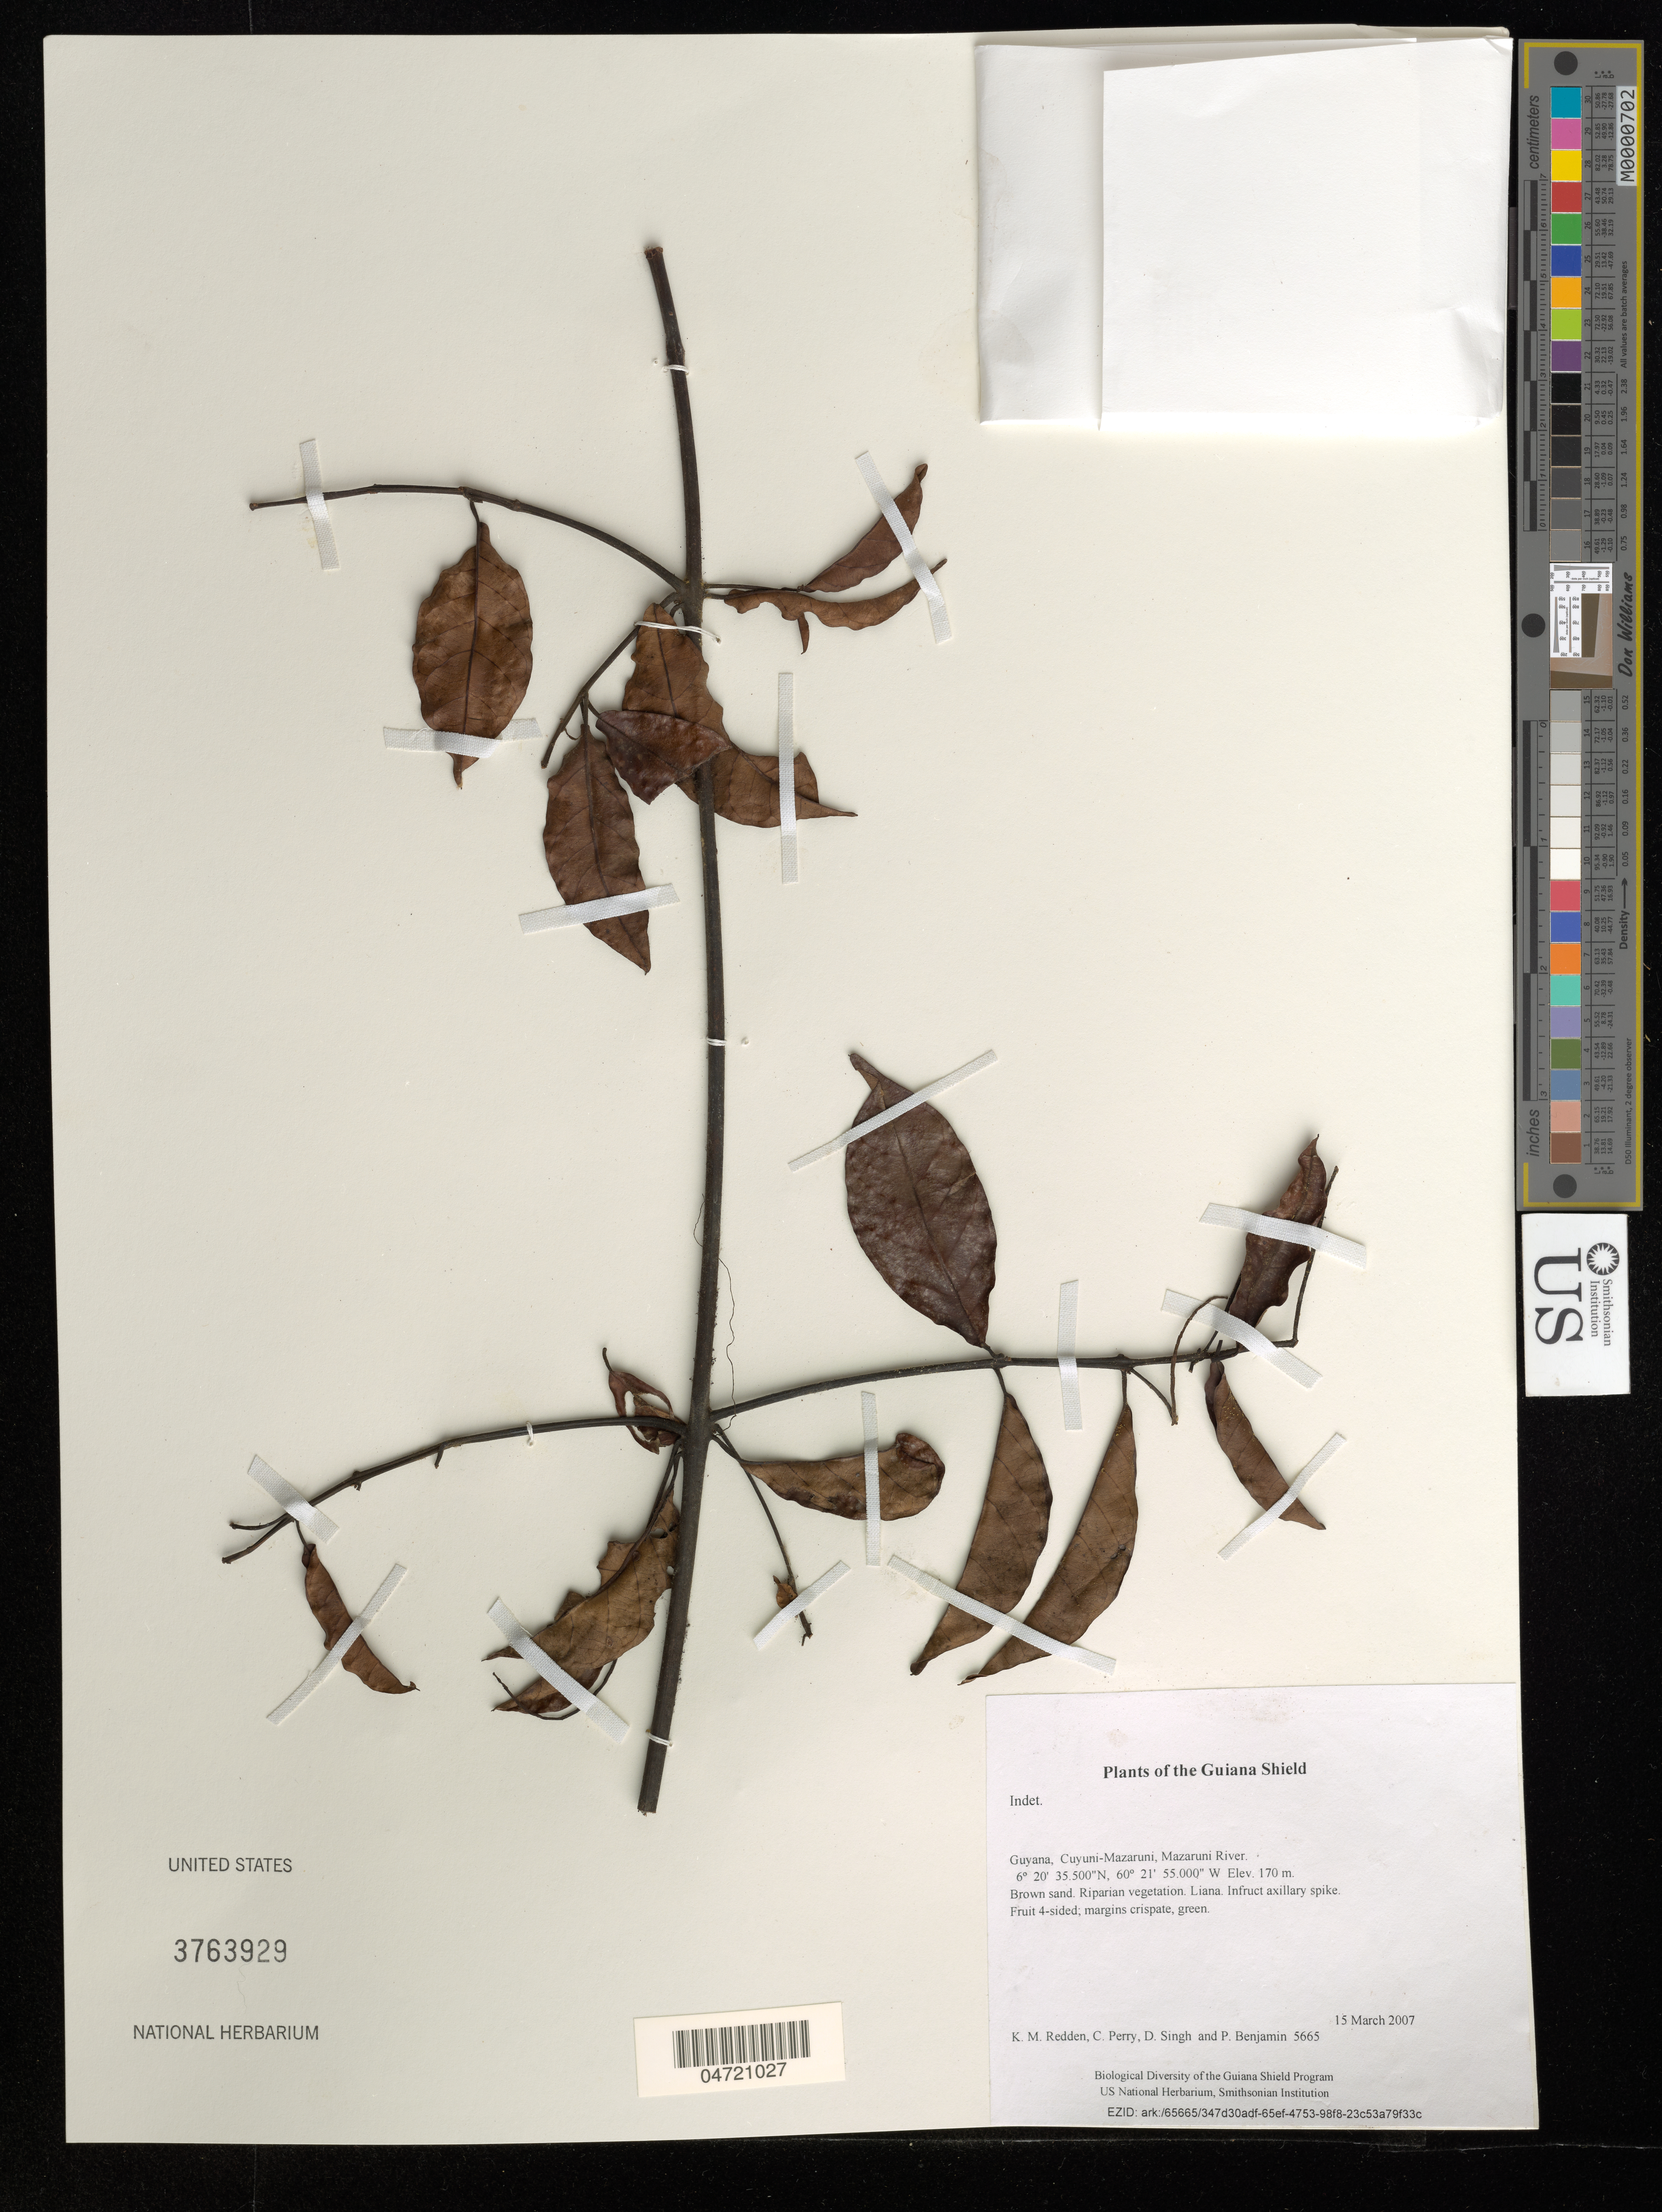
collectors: K. M. Redden, C. Perry, D. Singh & P. Benjamin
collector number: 5665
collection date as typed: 15 March 2007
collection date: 2007-03-15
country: Guyana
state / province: Cuyuni-Mazaruni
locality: Mazaruni River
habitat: Brown sand. Riparian vegetation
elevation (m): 170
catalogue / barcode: US 3763929